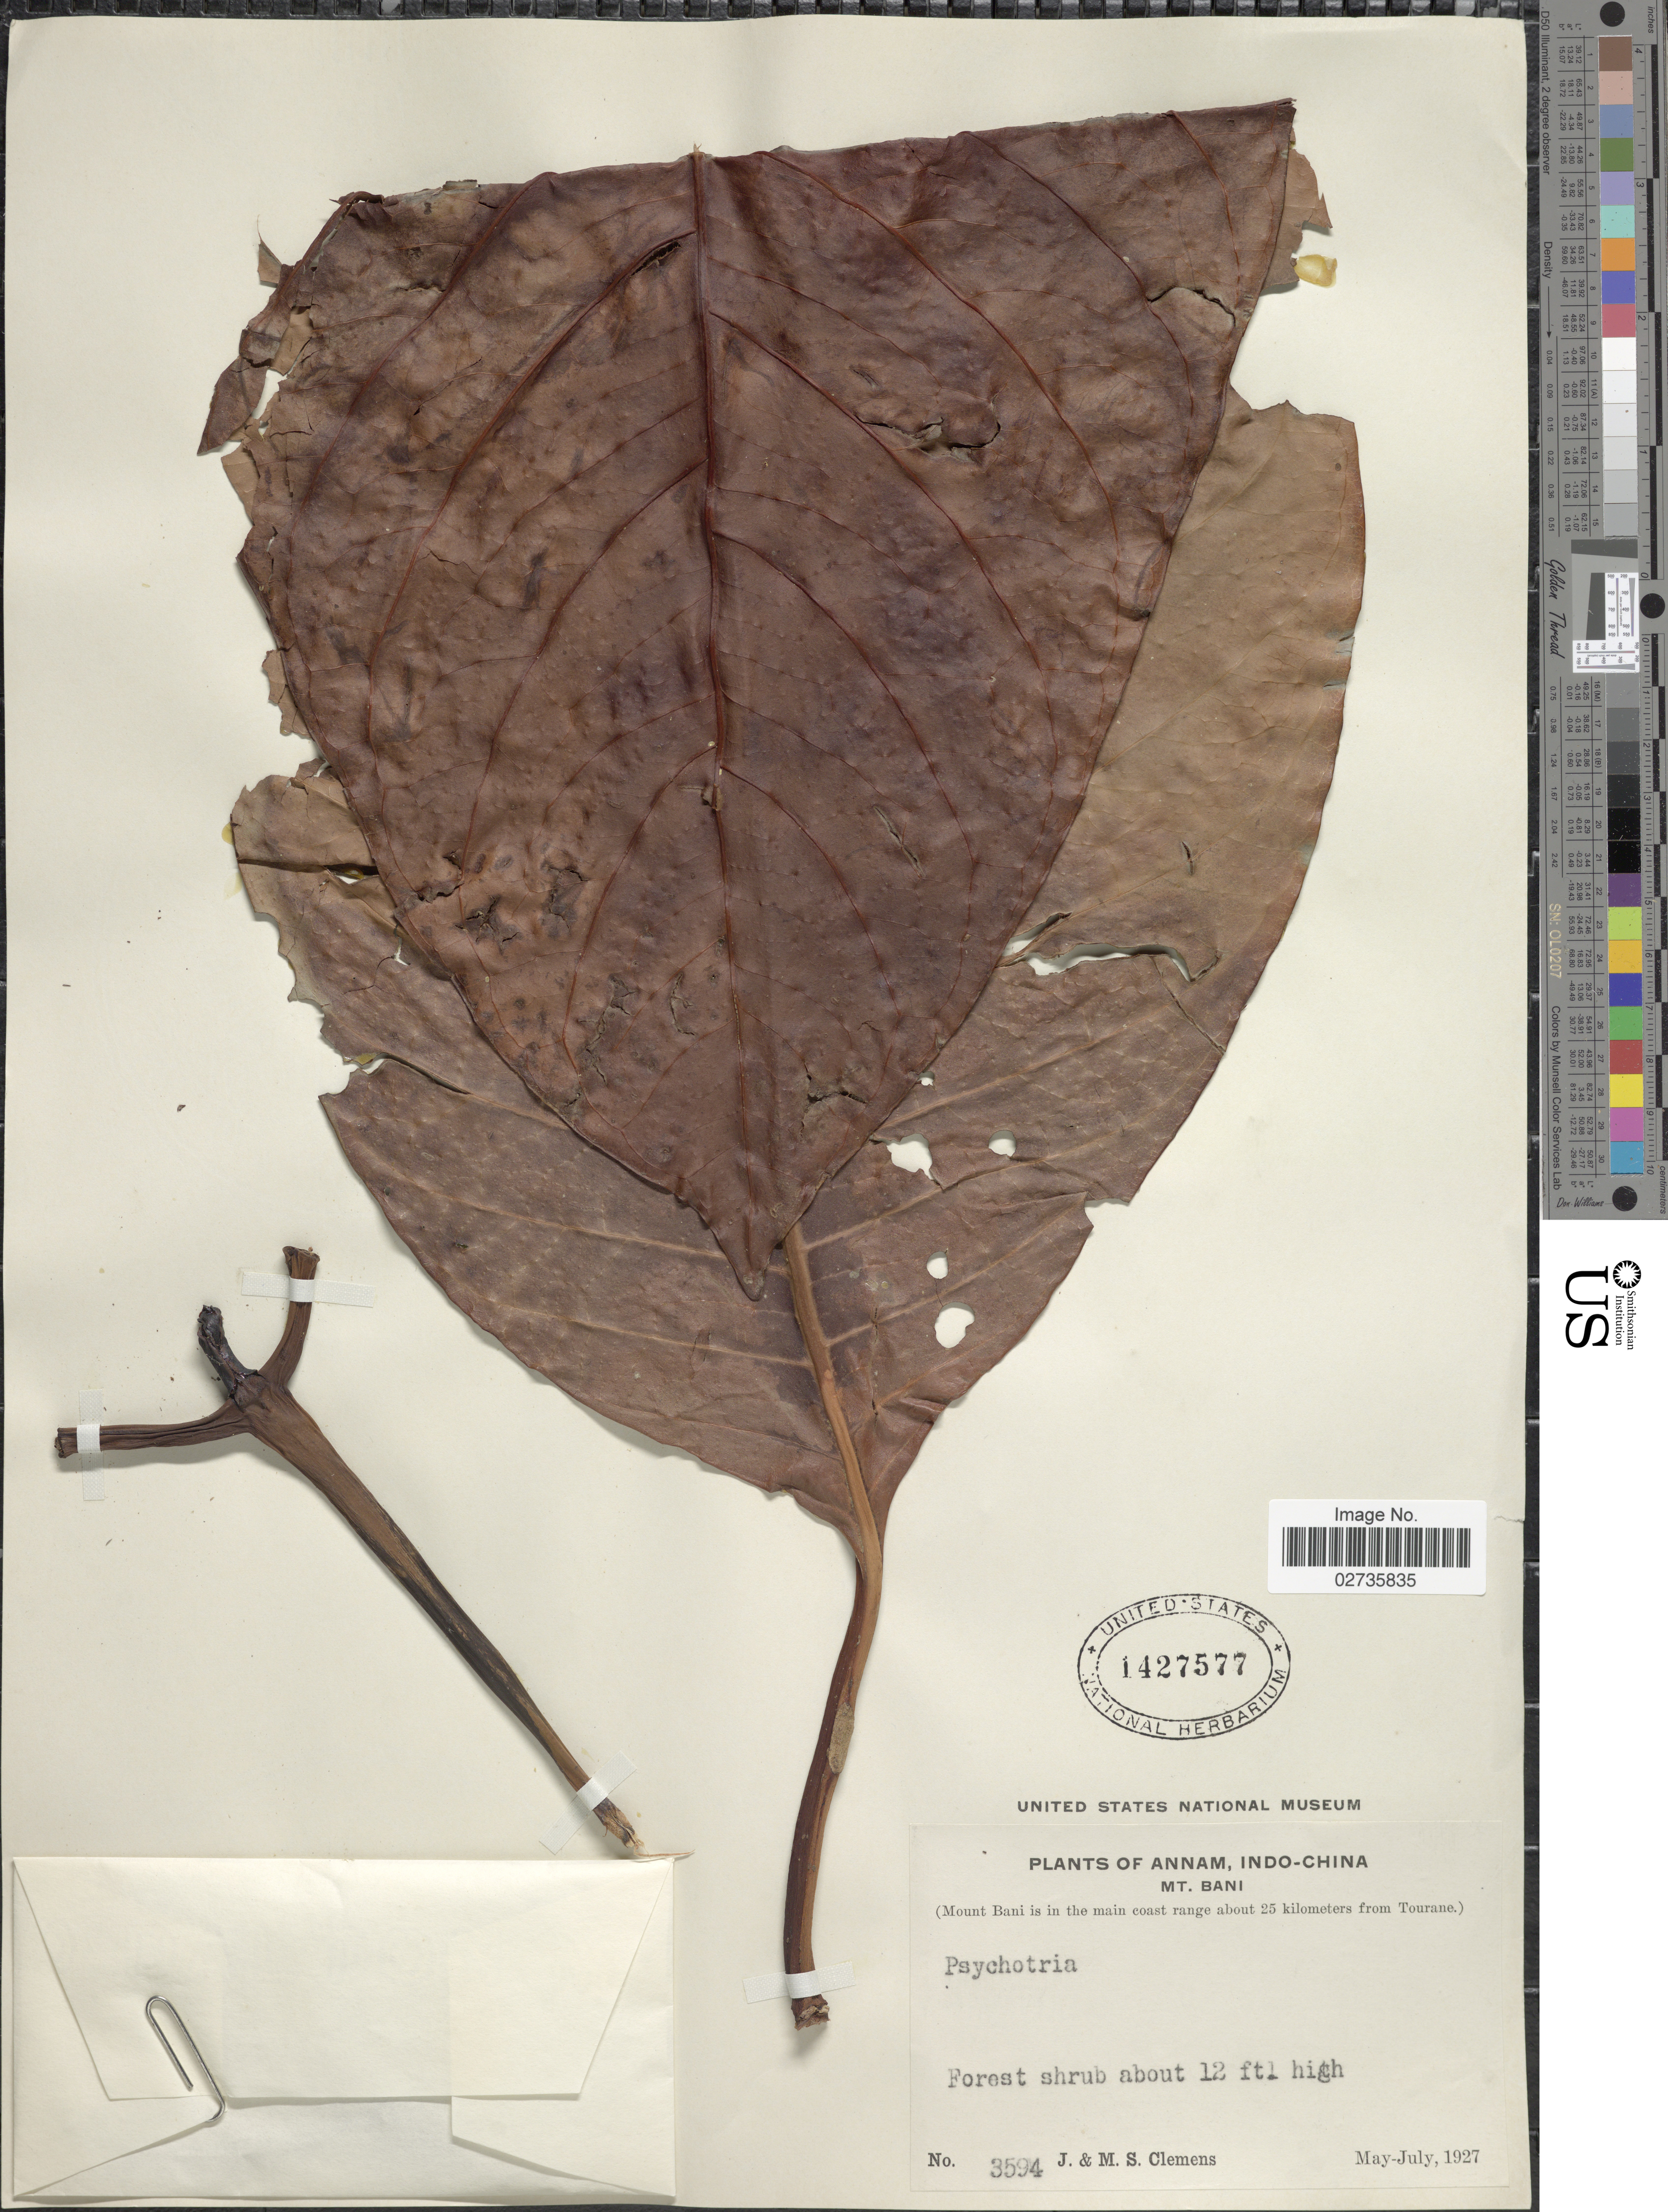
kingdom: Plantae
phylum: Tracheophyta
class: Magnoliopsida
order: Gentianales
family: Rubiaceae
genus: Psychotria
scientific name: Psychotria sp.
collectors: J. Clemens & M. S. Clemens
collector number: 3594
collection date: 1927-05/1927-07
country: Vietnam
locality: Annam, Indo-China, Mt. Bani (Mount Bani is in the main coast range about 25 kilometers from Tourane)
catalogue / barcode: US 1427577